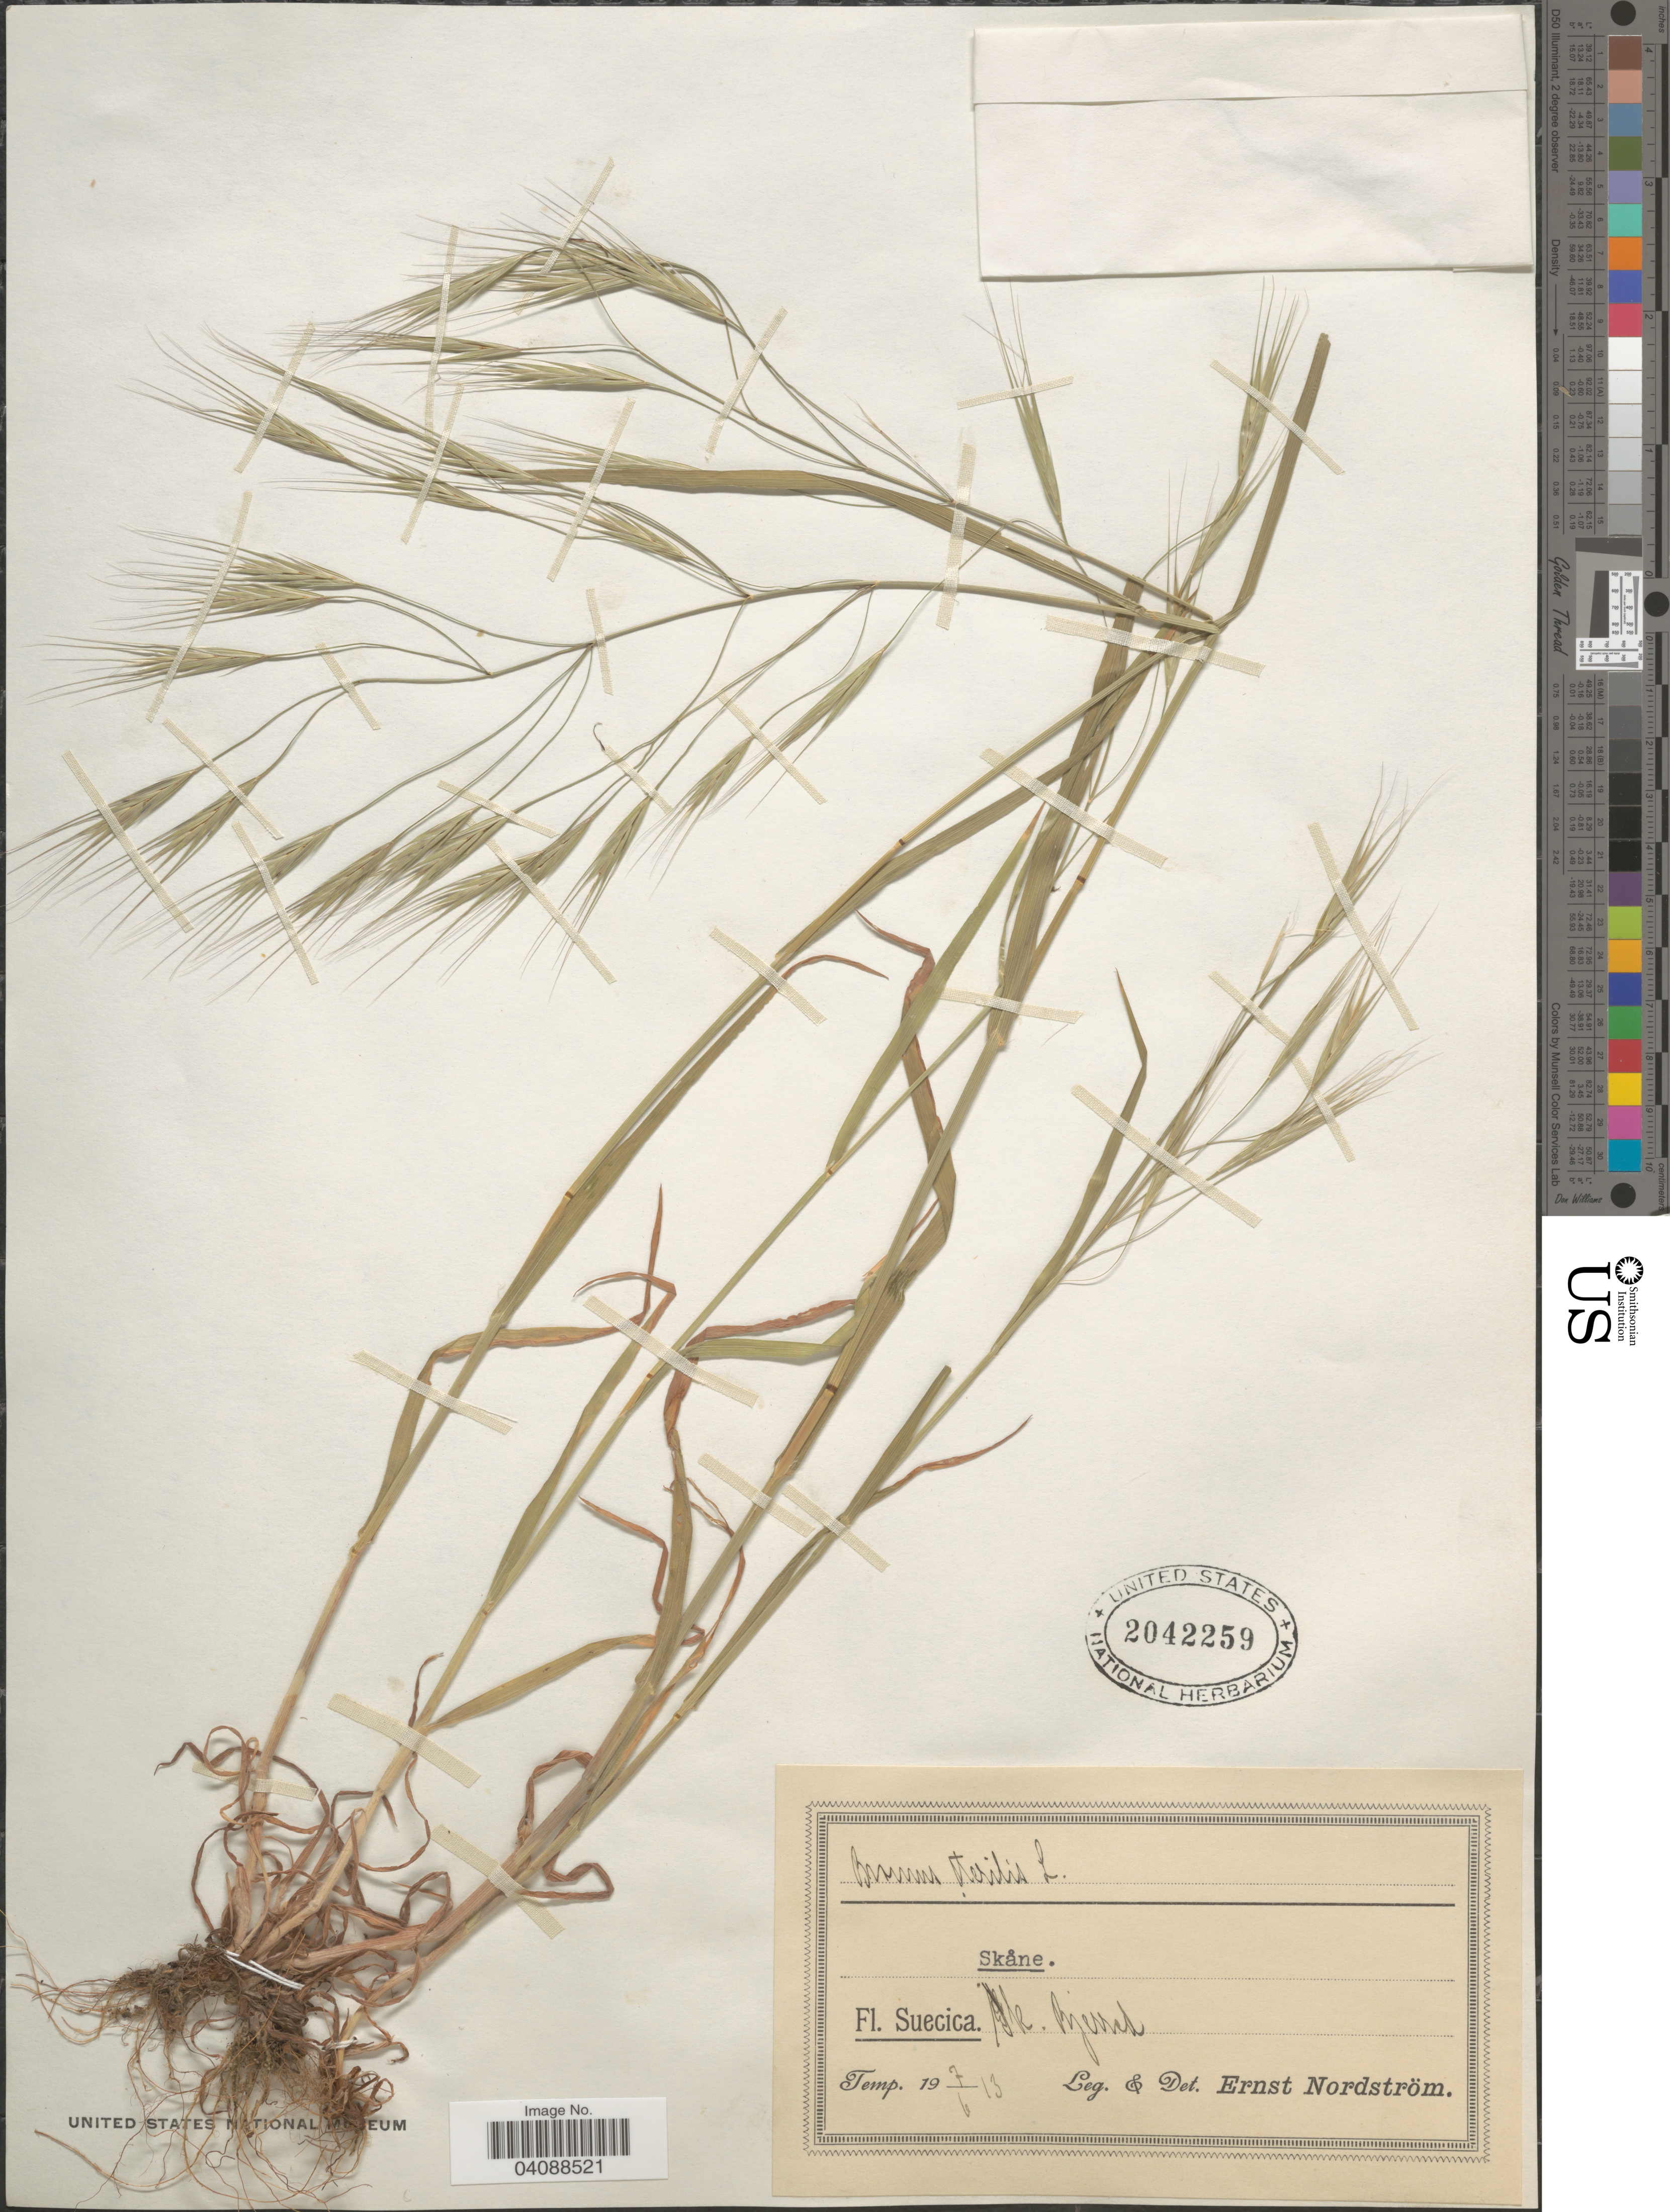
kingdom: Plantae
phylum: Tracheophyta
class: Liliopsida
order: Poales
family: Poaceae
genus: Bromus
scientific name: Bromus sterilis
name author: L.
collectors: E. Nordström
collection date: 1913-06-07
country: Sweden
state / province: Skåne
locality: Suecica. Sk. Rjessed.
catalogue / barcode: US 2042259